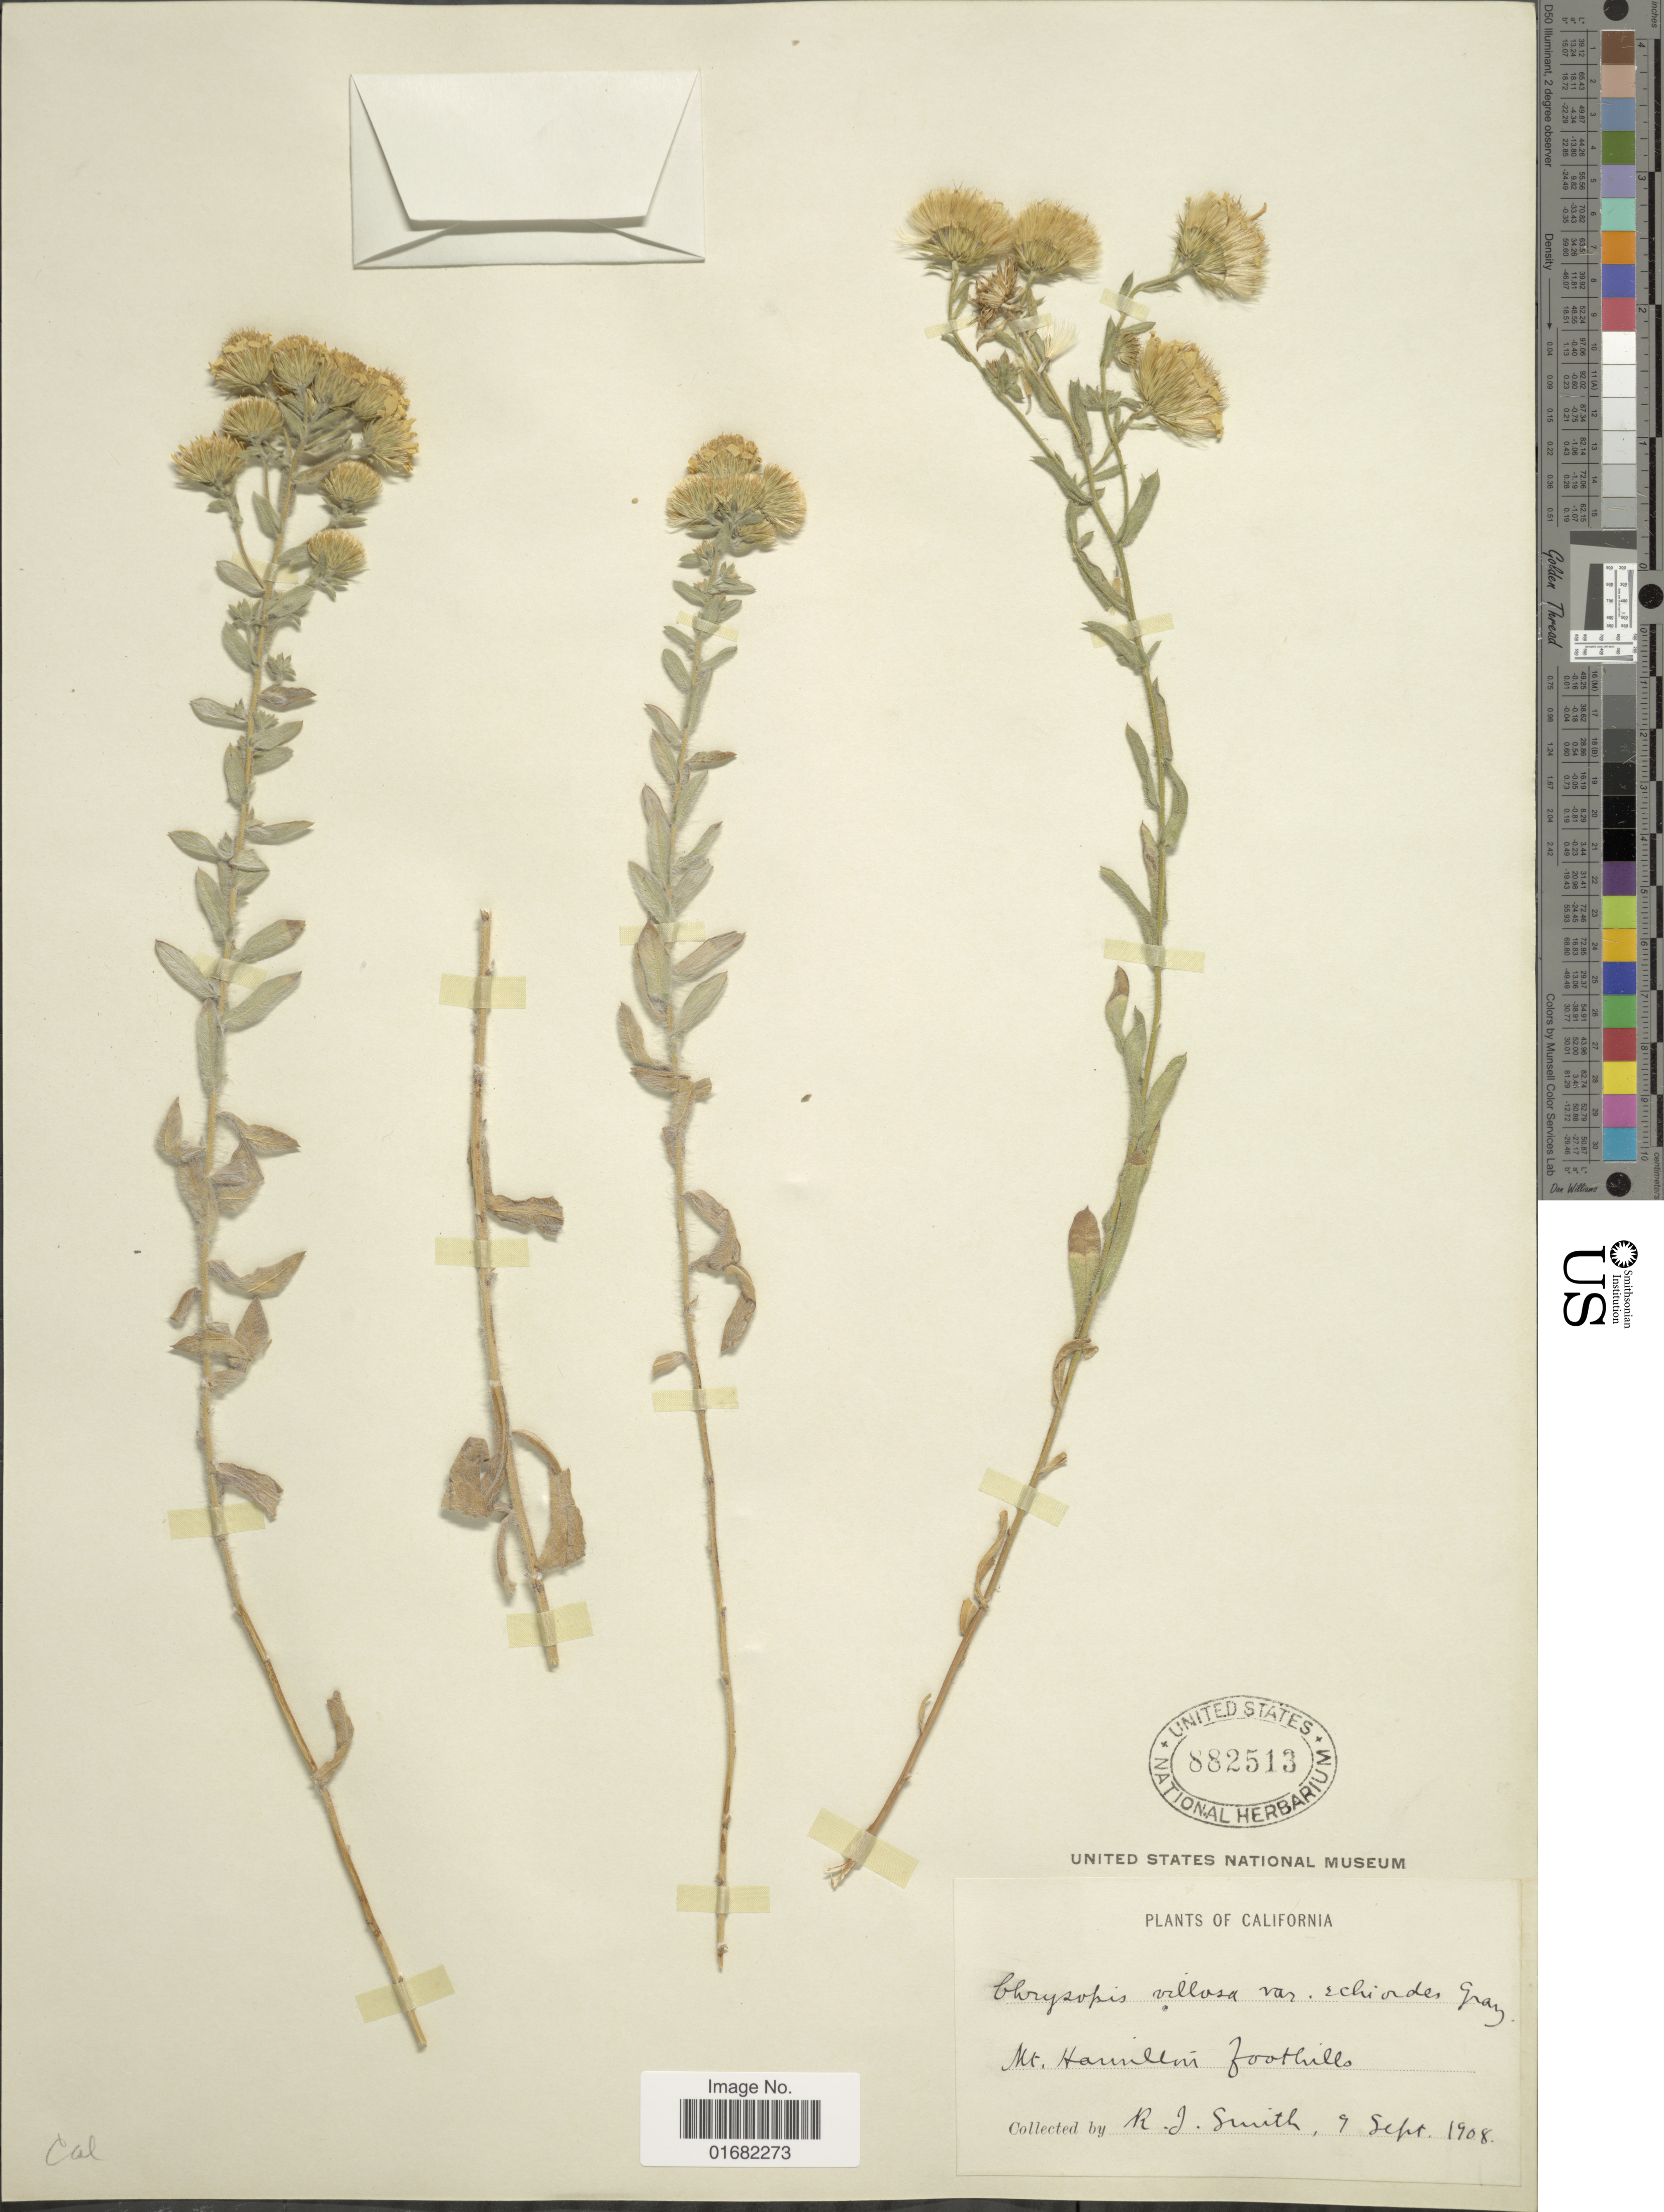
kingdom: Plantae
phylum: Tracheophyta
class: Magnoliopsida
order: Asterales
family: Asteraceae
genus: Heterotheca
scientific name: Heterotheca echioides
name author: (Benth.) Shinners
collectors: R. J. Smith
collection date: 1908-09-09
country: United States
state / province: California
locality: Mt. Hamilton foothills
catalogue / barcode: US 882513